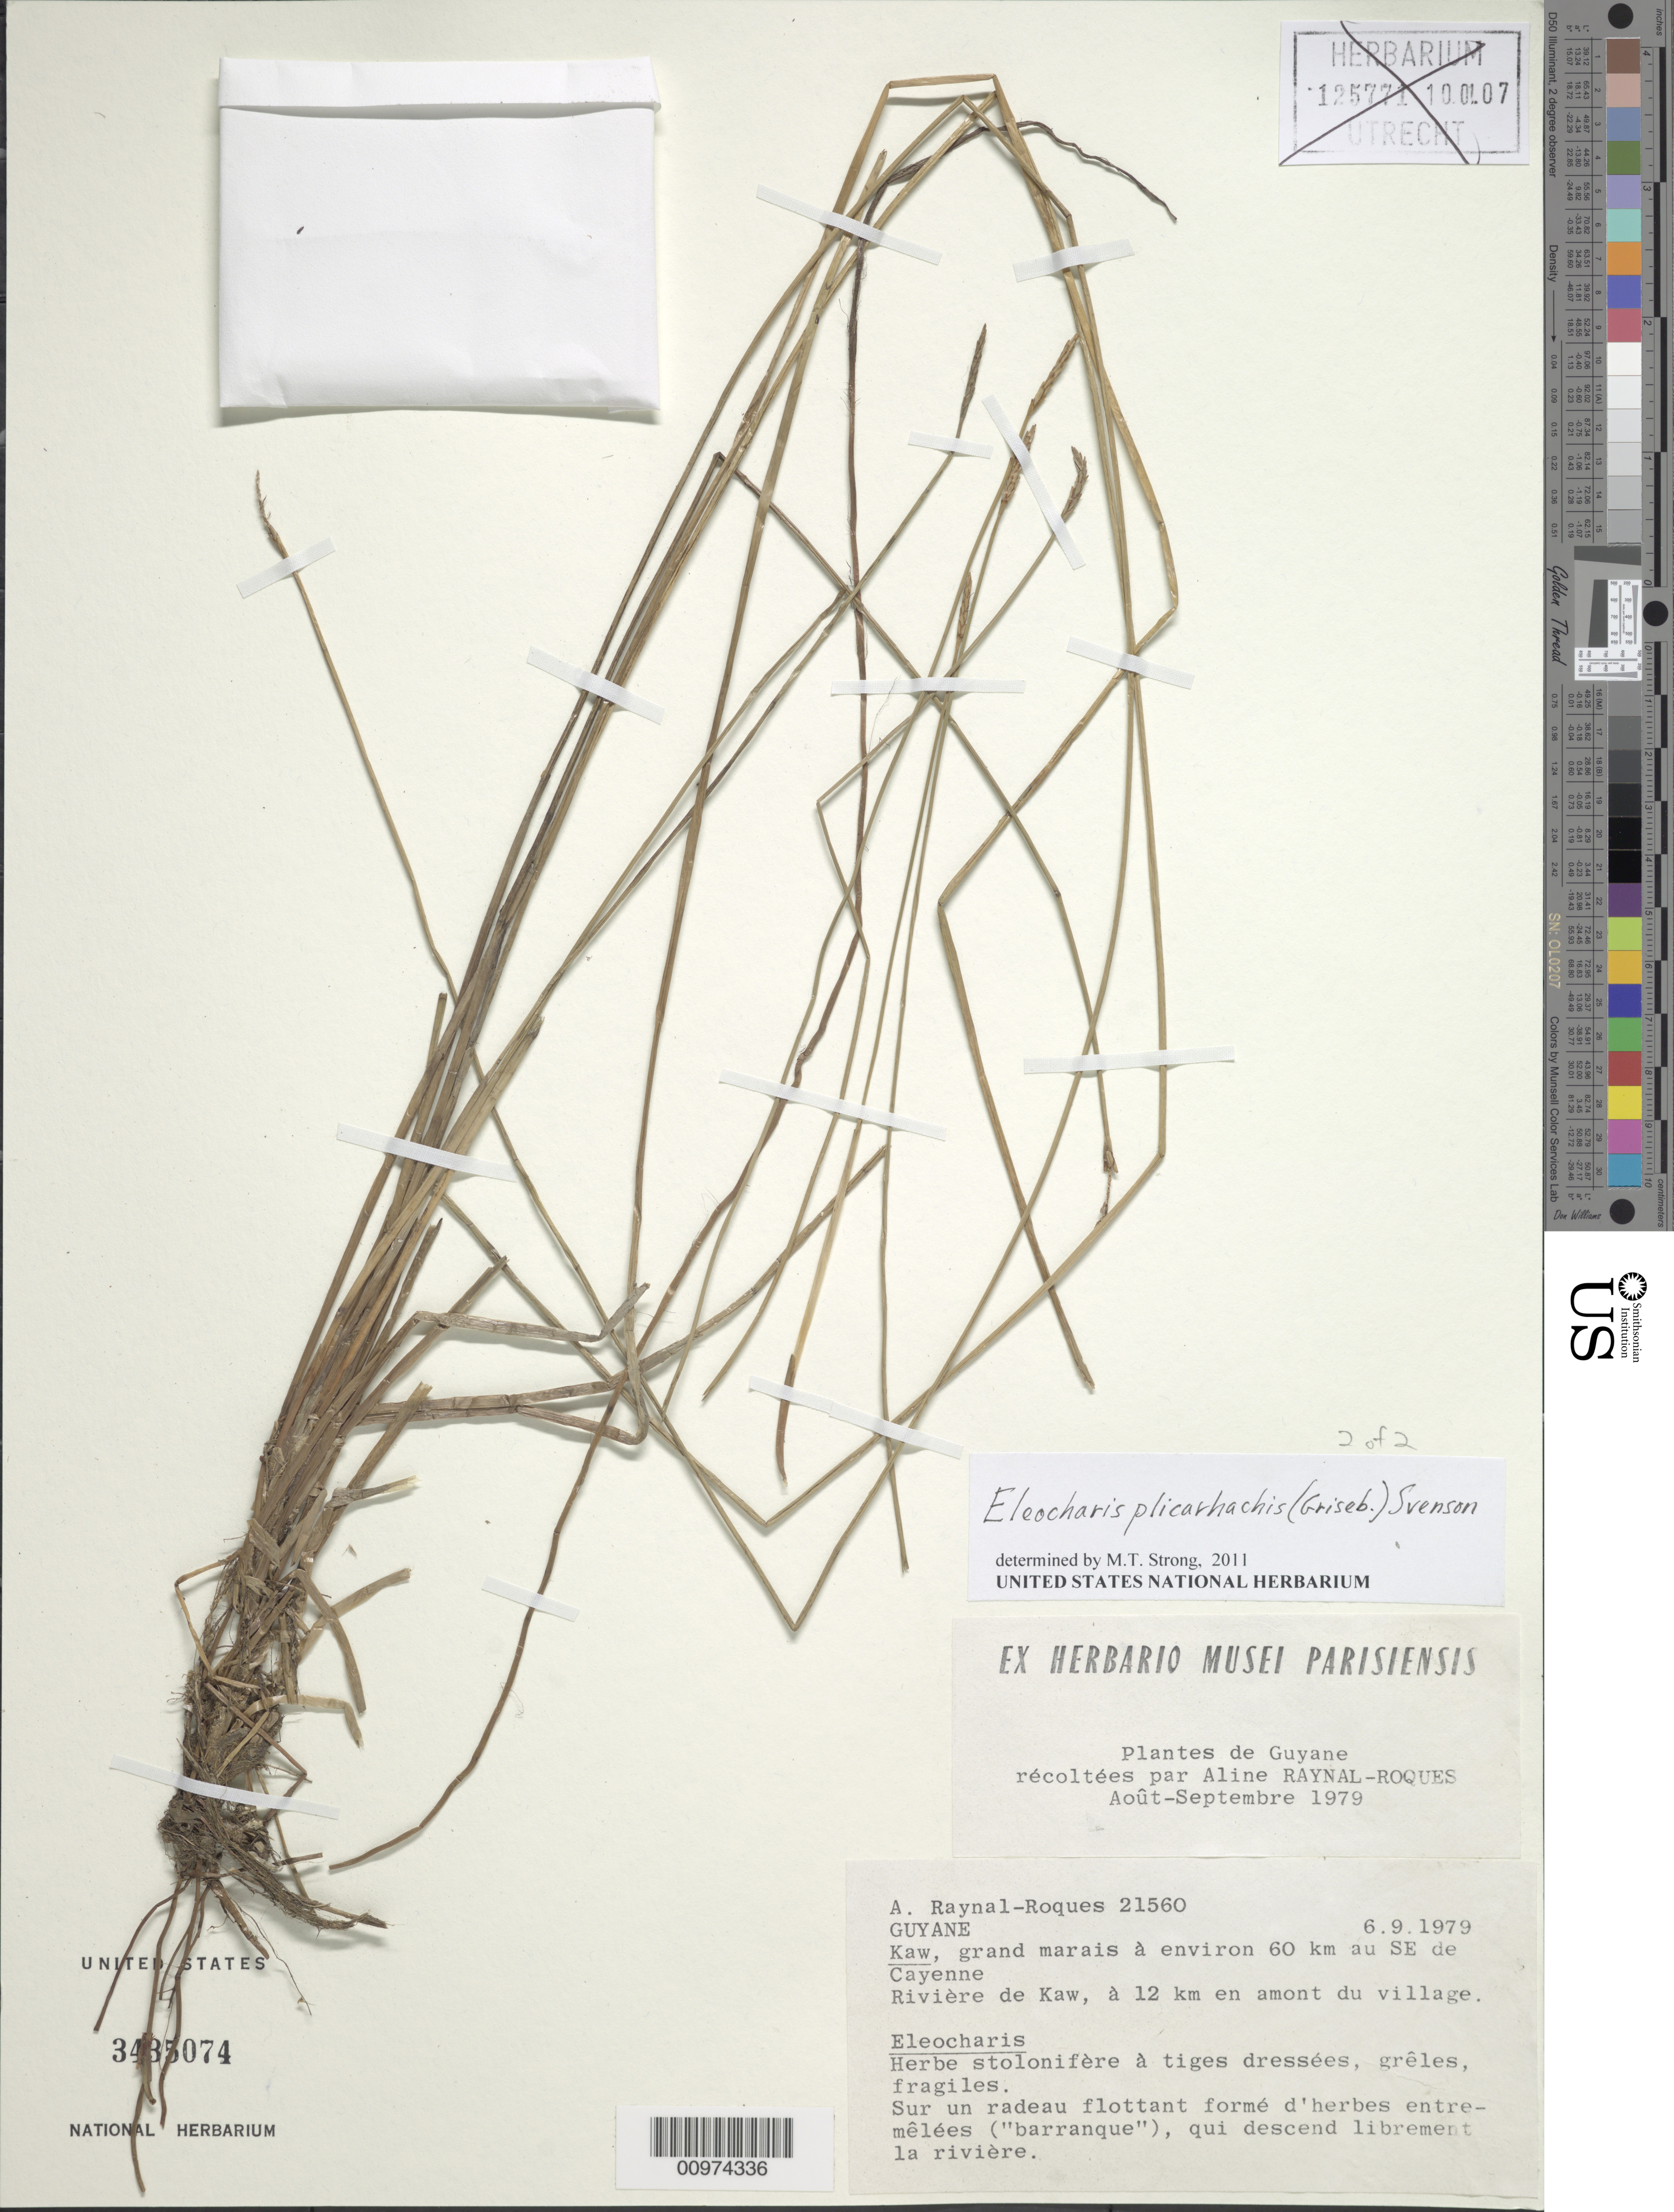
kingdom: Plantae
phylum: Tracheophyta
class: Liliopsida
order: Poales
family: Cyperaceae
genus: Eleocharis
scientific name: Eleocharis plicarhachis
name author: (Griseb.) Svenson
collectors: A. M. Raynal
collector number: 21560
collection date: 1979-09-06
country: Guyana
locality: Kaw, grand marais a environ 60 km au SE de Cayenne, Riviere de Kaw, a 12 km en amont du village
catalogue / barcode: US 3435074